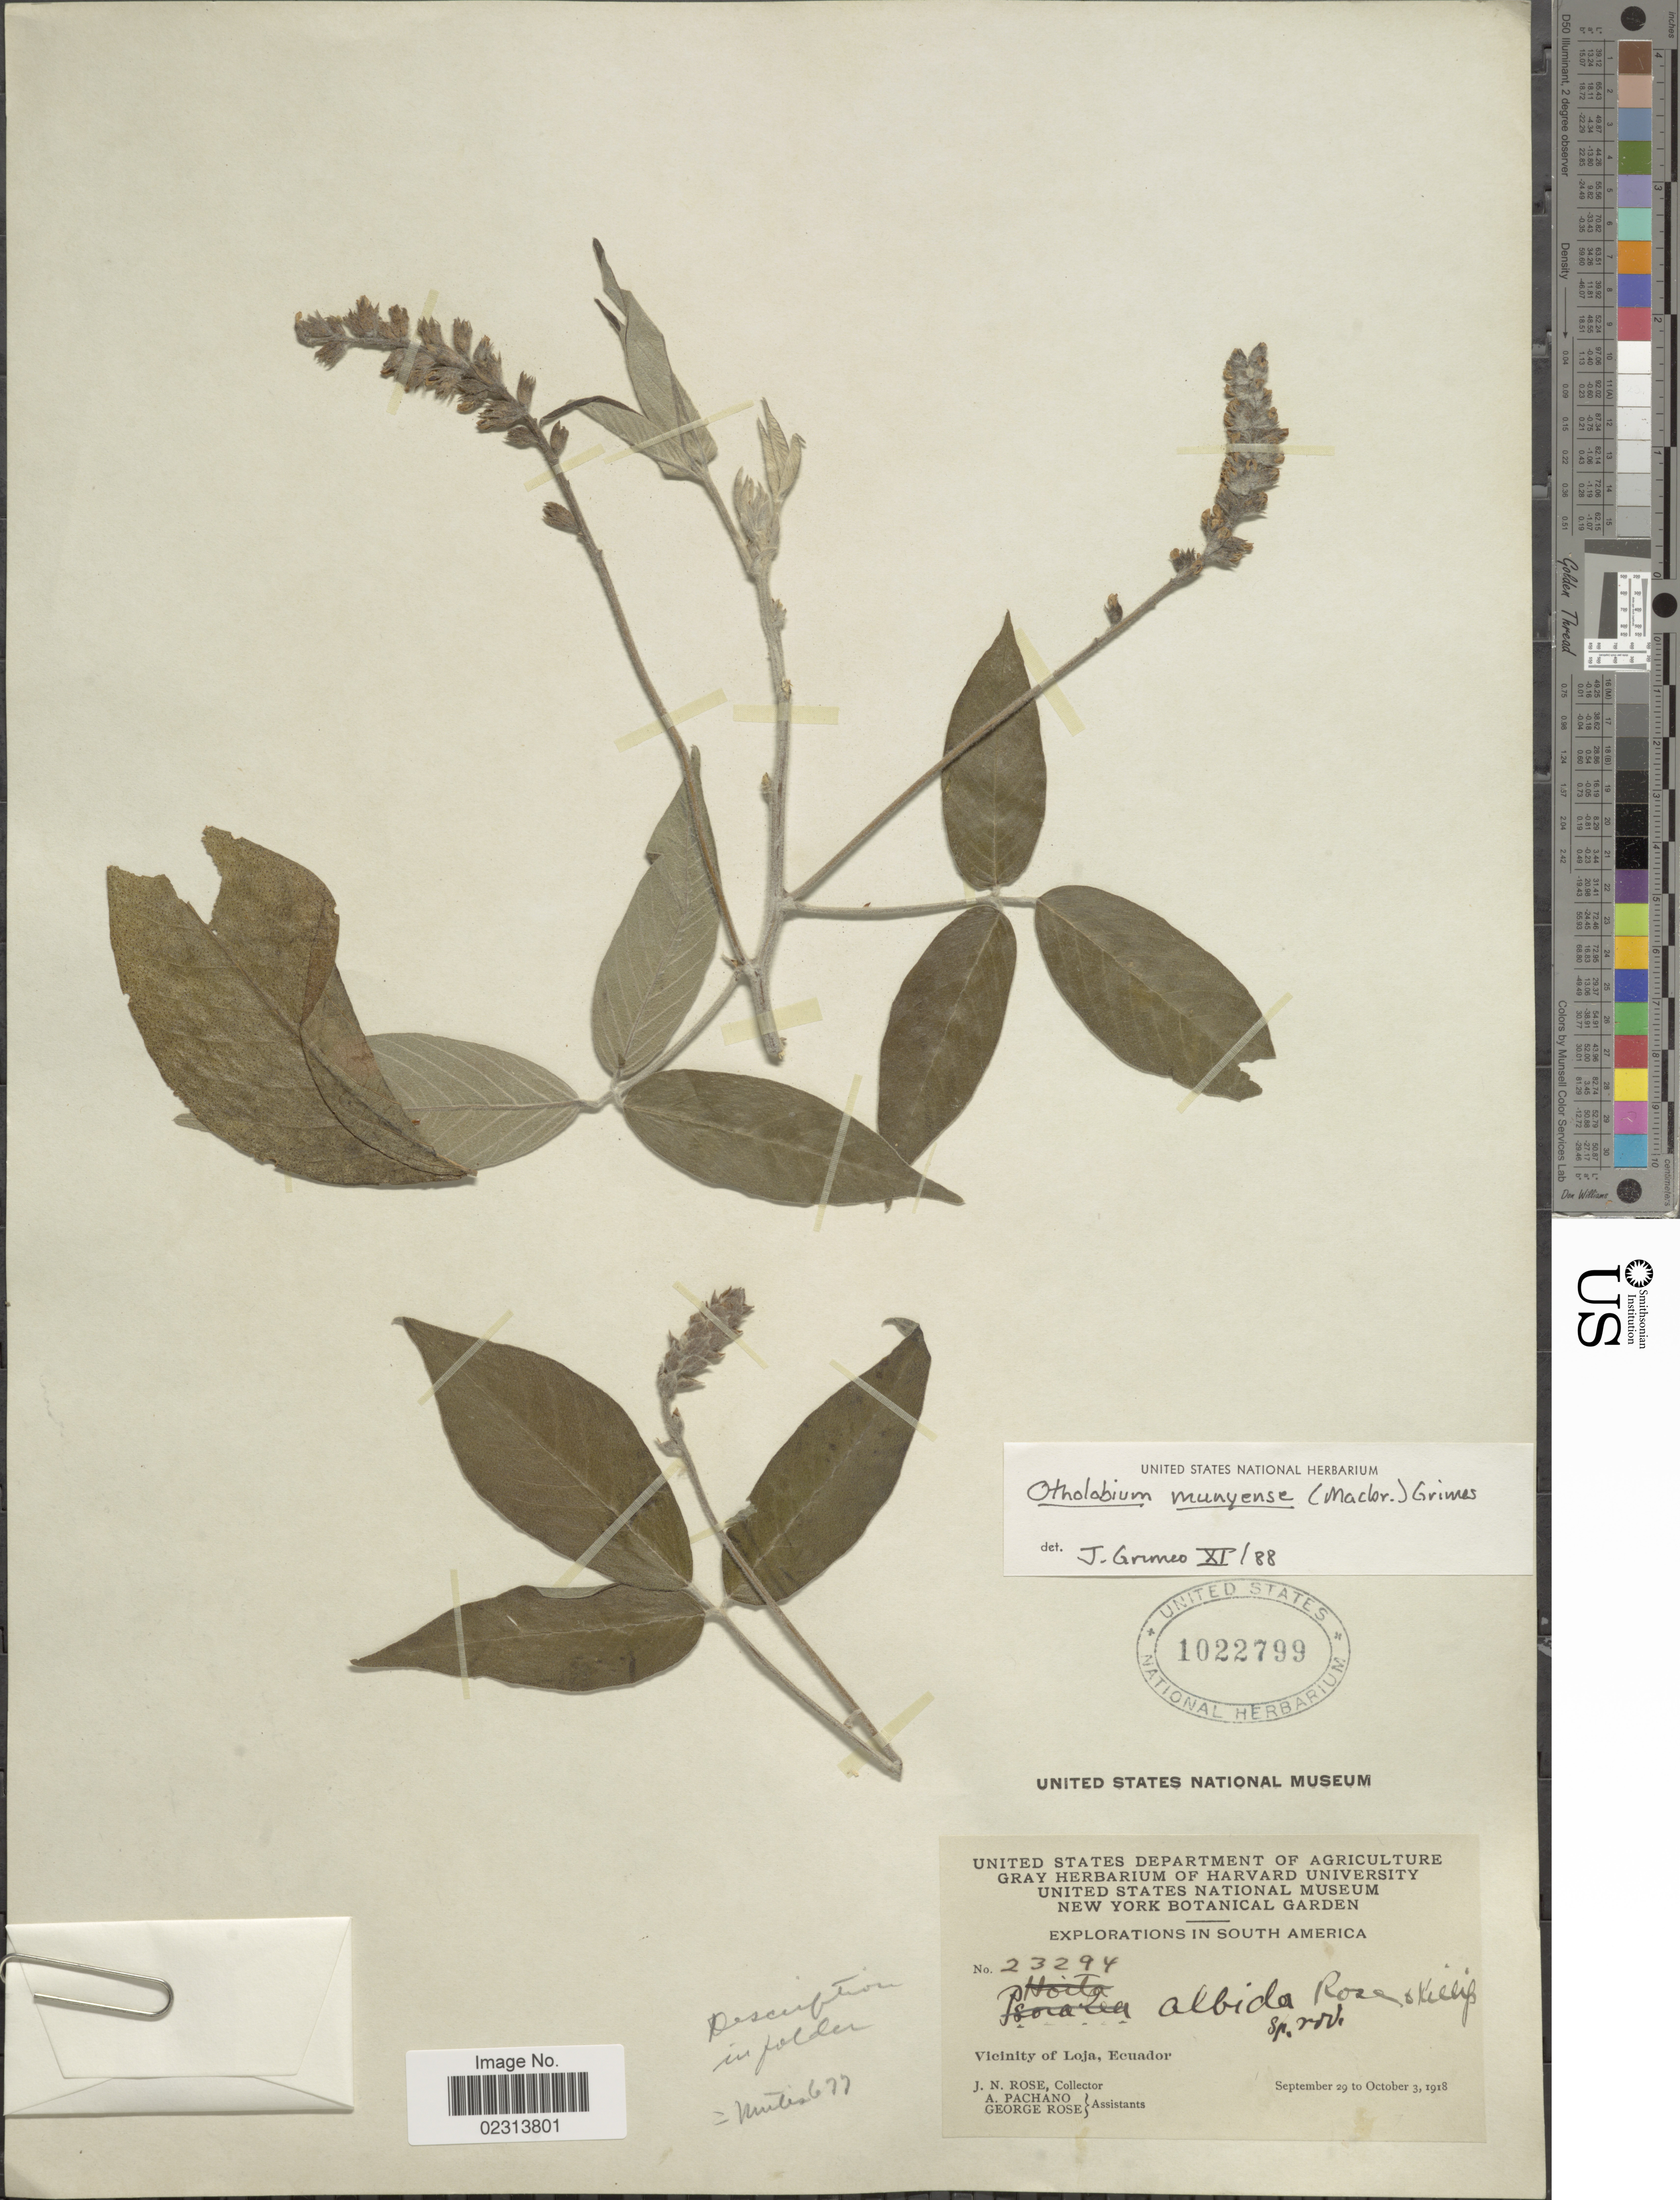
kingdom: Plantae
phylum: Tracheophyta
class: Magnoliopsida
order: Fabales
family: Fabaceae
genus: Otholobium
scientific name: Otholobium munyense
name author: (J.F. Macbr.) J.W. Grimes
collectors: J. N. Rose, A. Pachano & G. Rose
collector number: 23294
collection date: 1918-09-29/1918-10-03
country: Ecuador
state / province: Loja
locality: Vicinity of Loja, Ecuador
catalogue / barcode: US 1022799